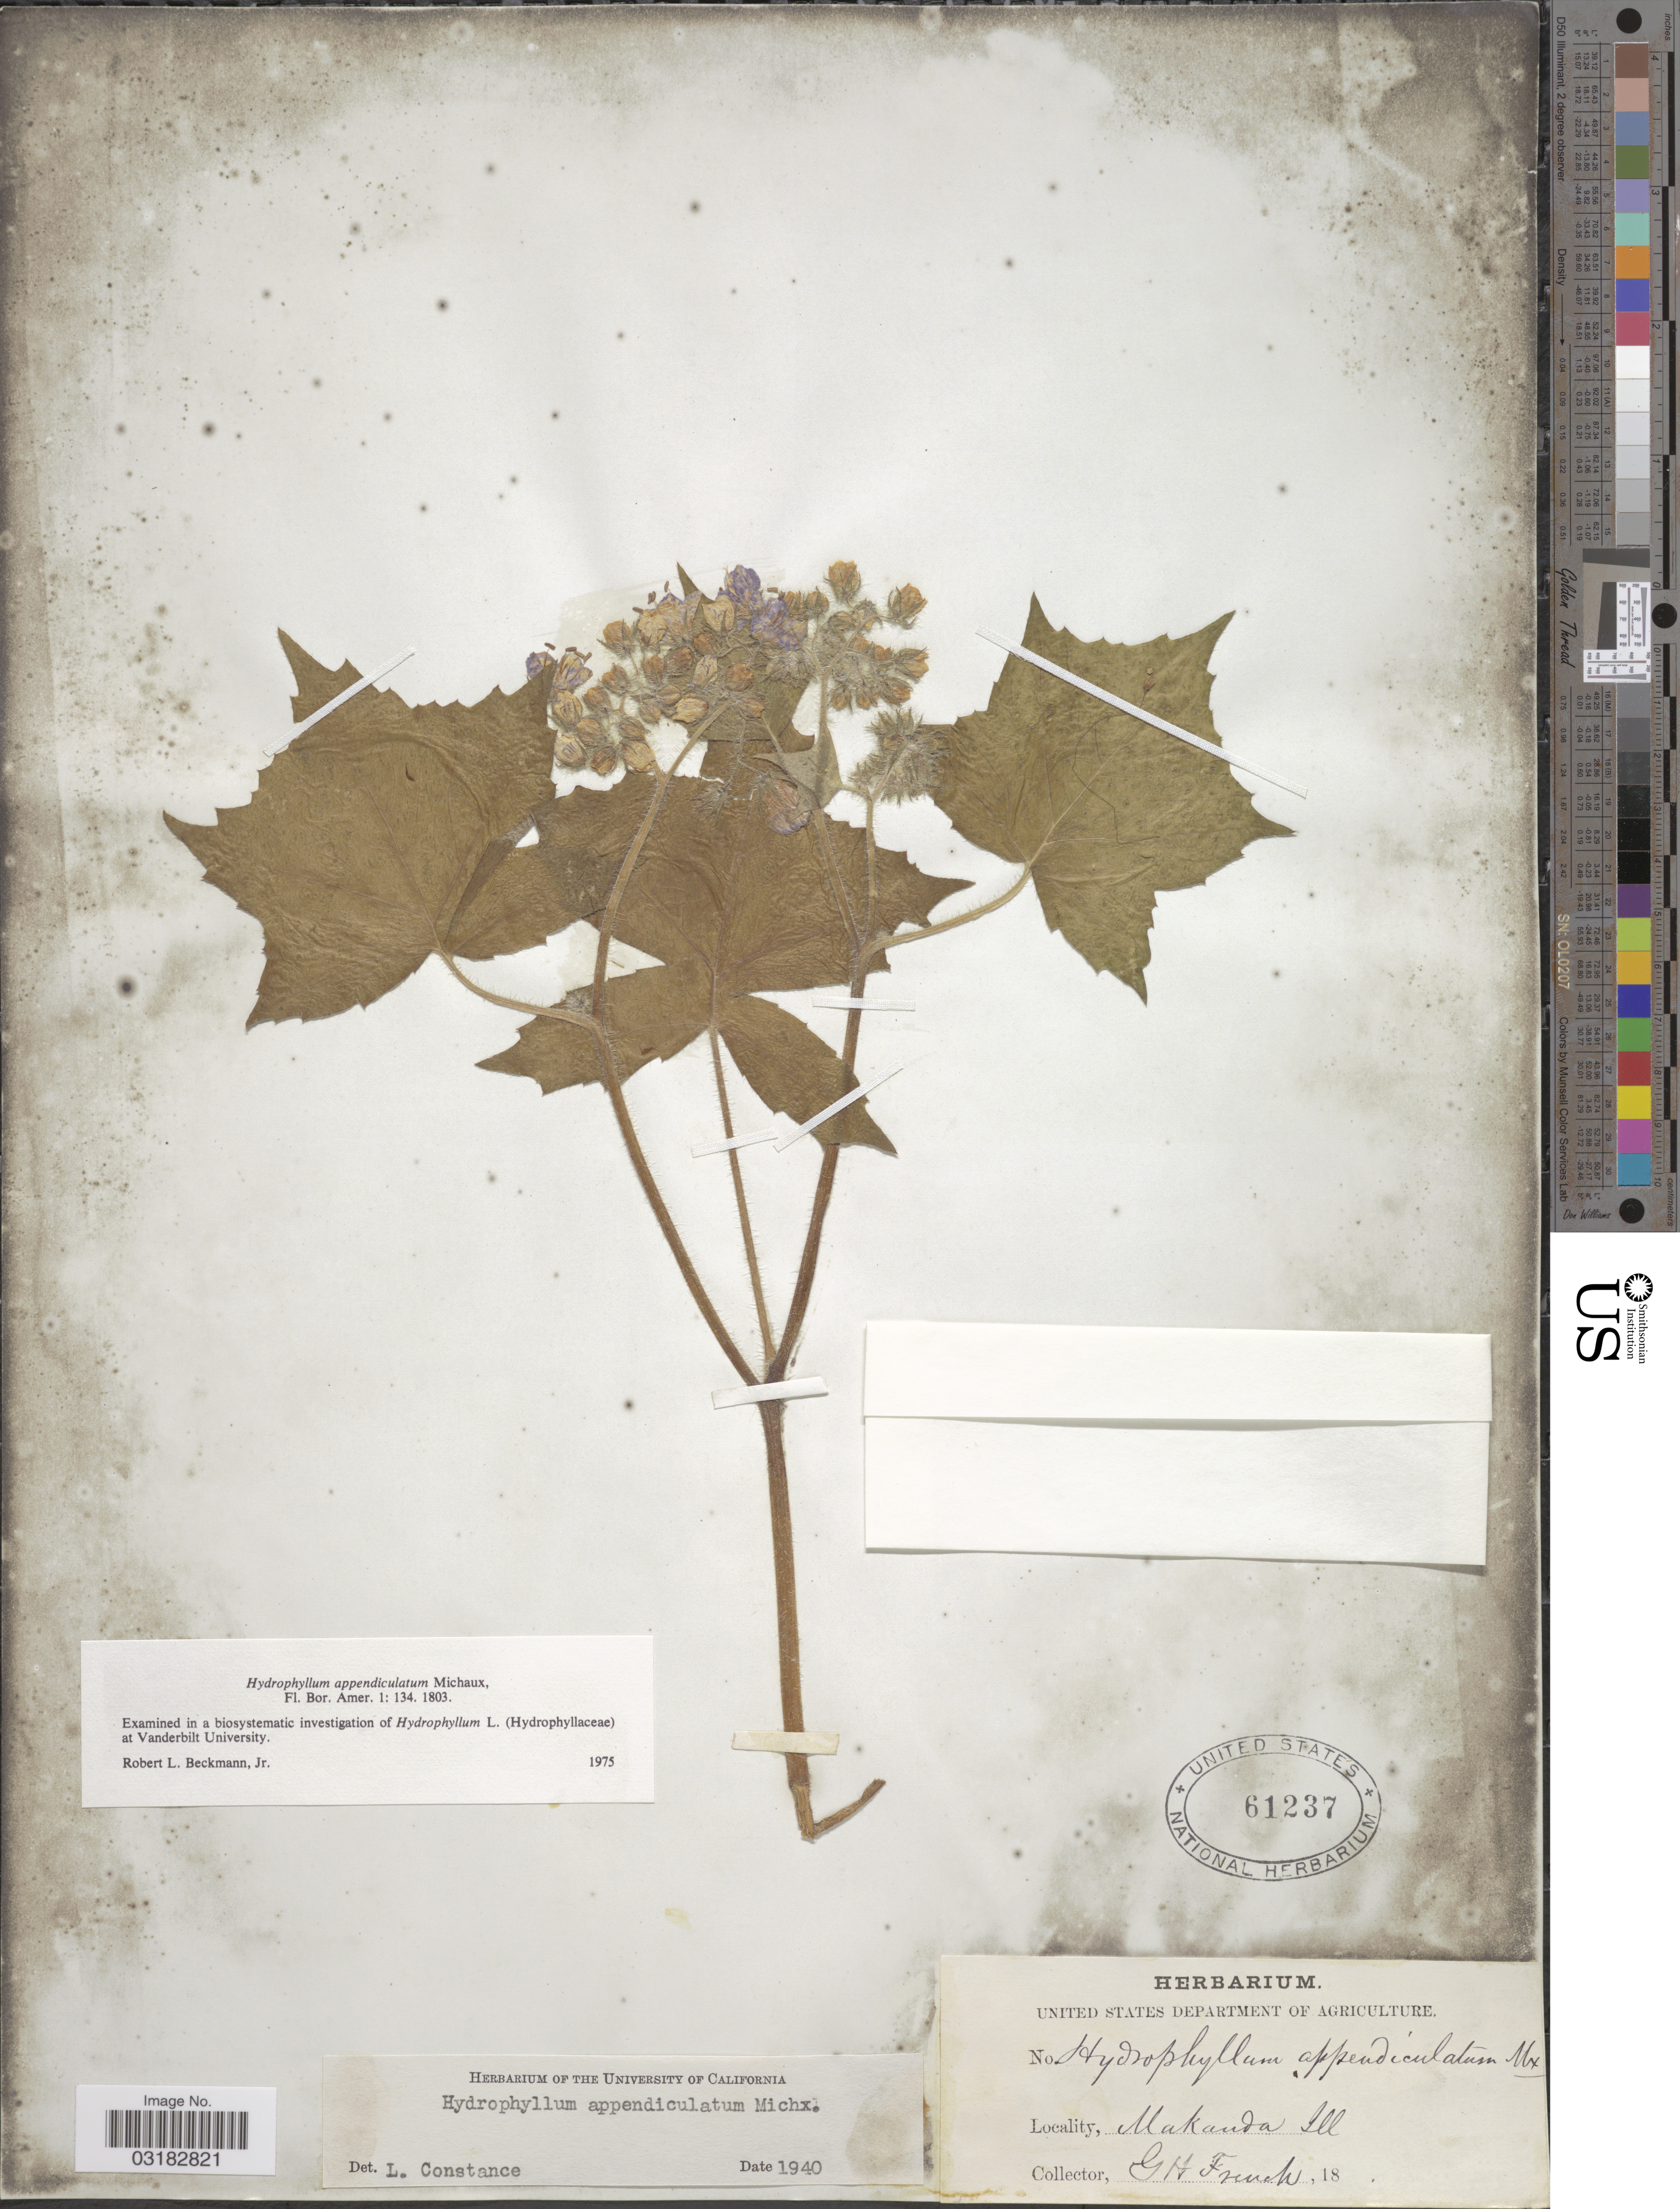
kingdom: Plantae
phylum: Tracheophyta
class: Magnoliopsida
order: Boraginales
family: Hydrophyllaceae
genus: Hydrophyllum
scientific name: Hydrophyllum appendiculatum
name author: Michx.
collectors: G. H. French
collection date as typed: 18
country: United States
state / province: Illinois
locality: Makanda.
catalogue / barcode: US 61237